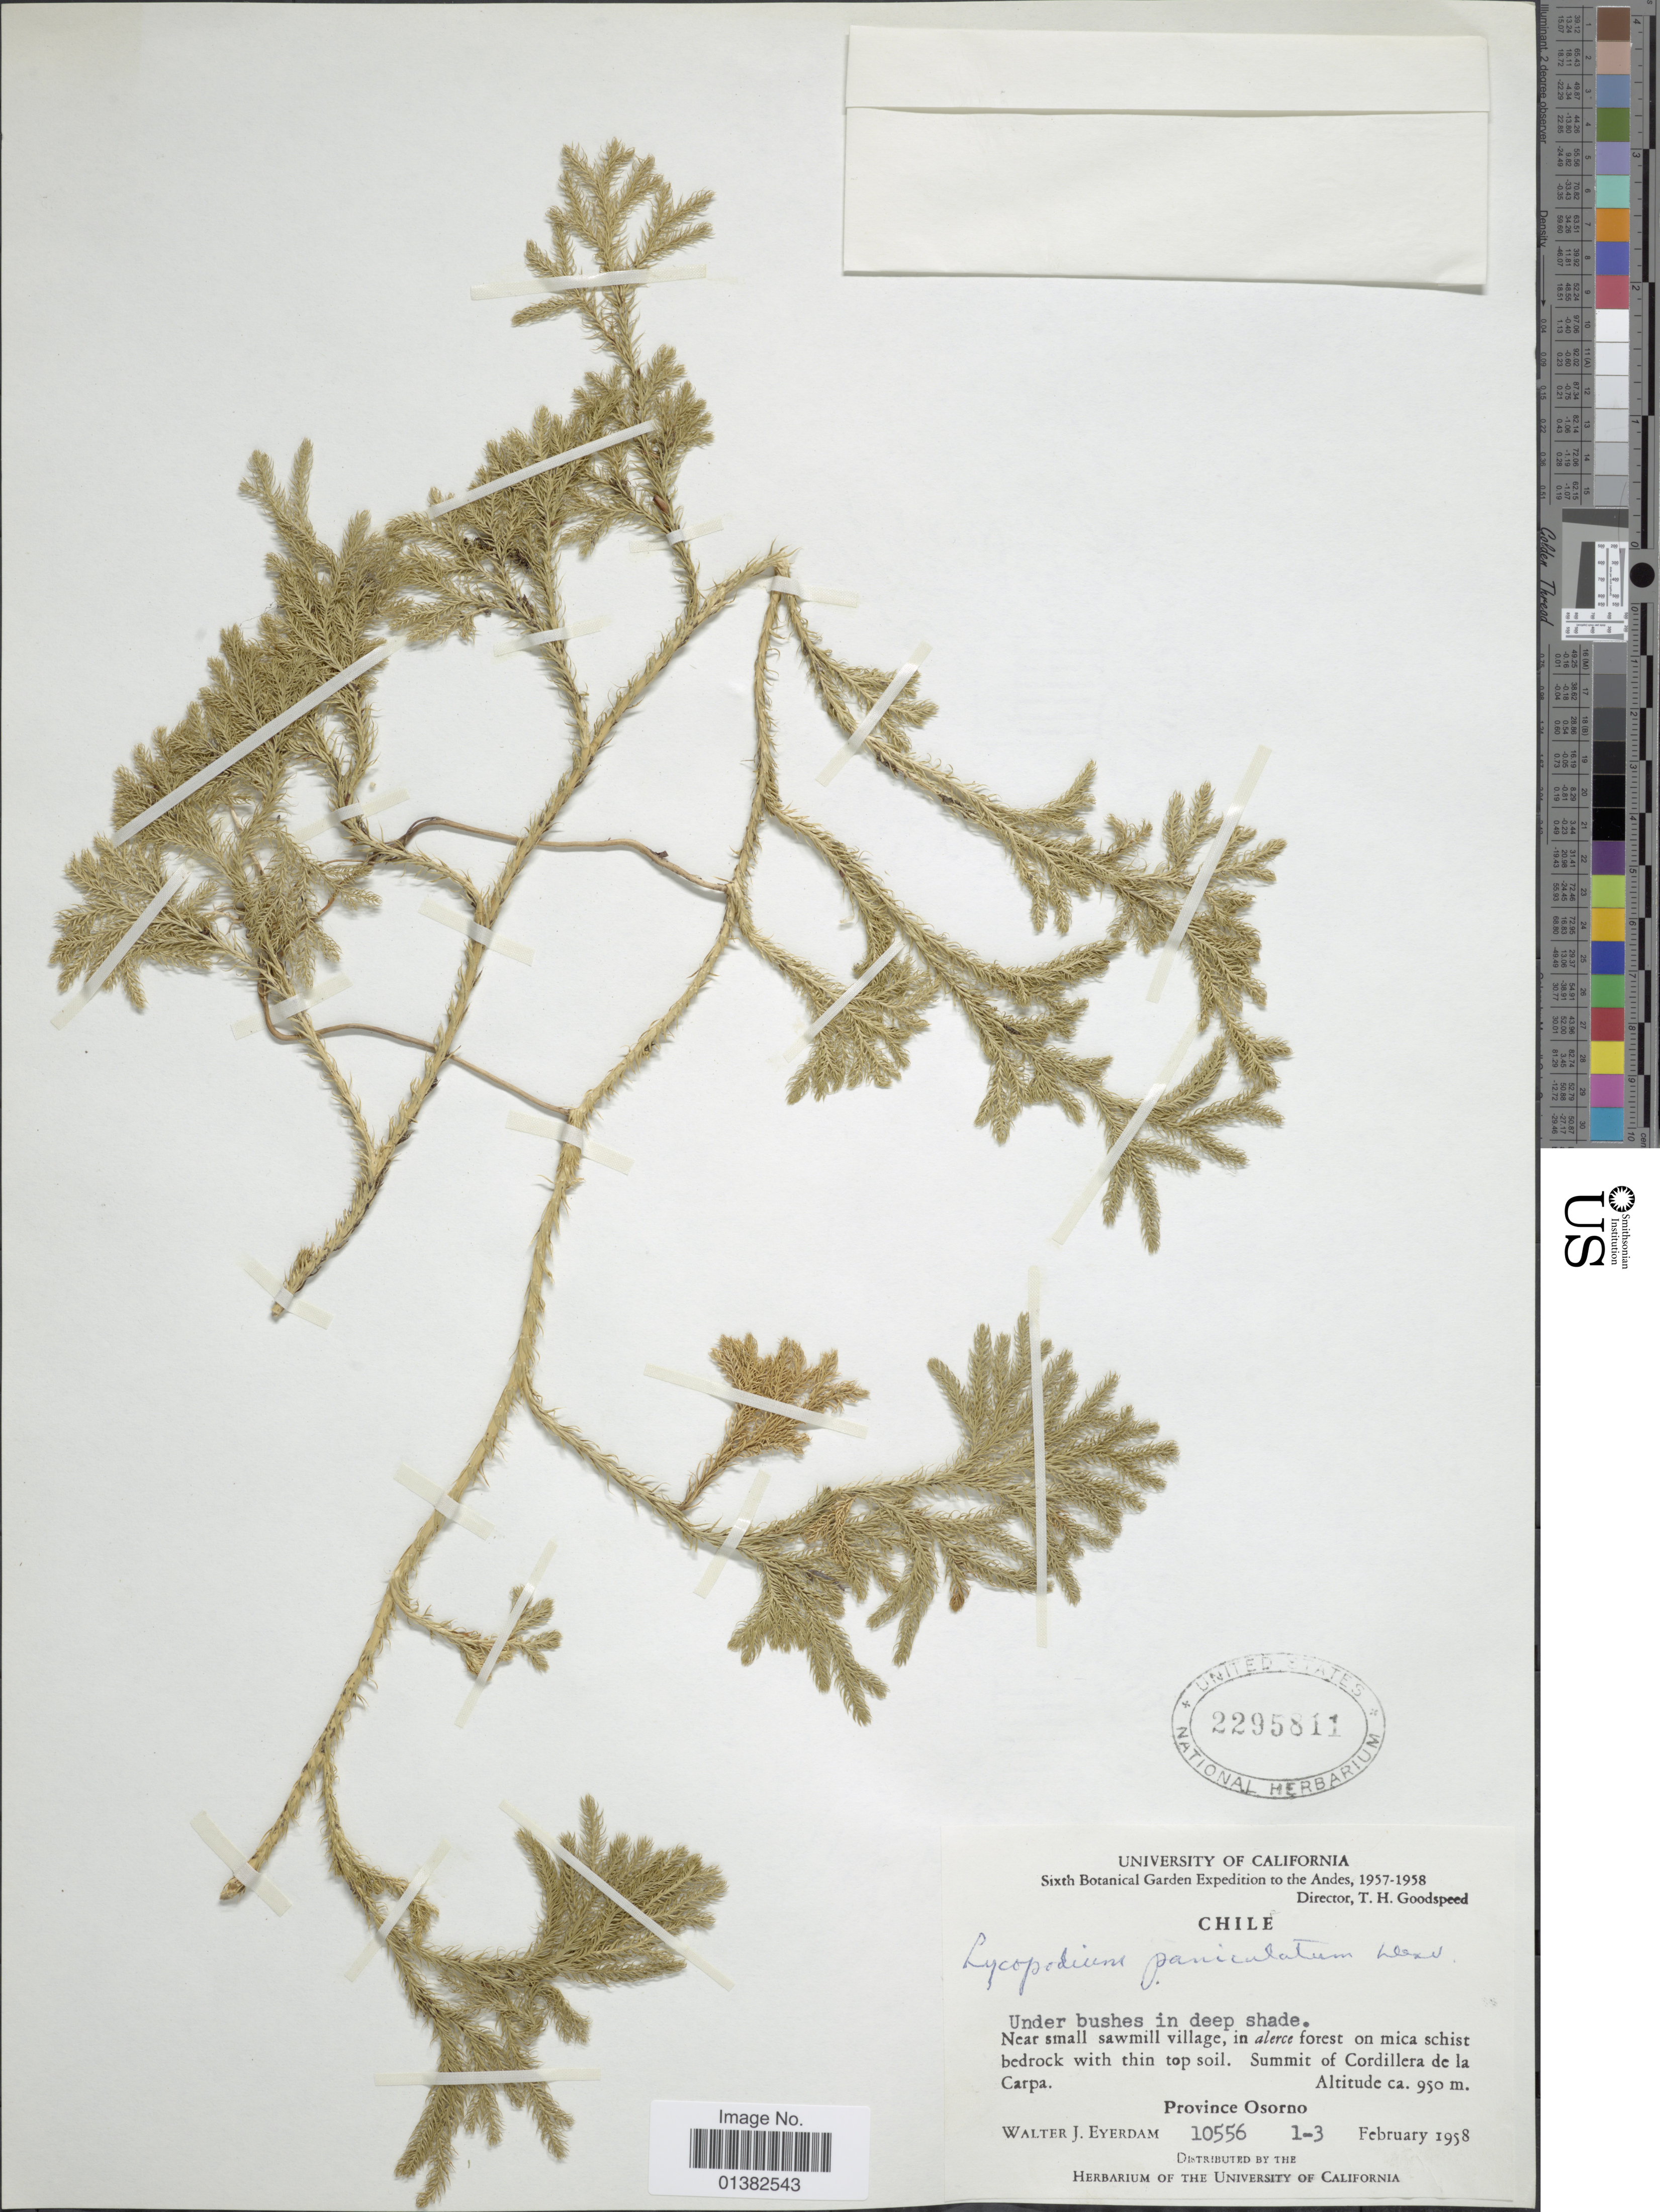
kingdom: Plantae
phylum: Tracheophyta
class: Lycopodiopsida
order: Lycopodiales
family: Lycopodiaceae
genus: Austrolycopodium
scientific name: Austrolycopodium paniculatum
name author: (Poir.) Holub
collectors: W. J. Eyerdam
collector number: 10556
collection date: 1958-02-01/1958-02-03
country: Chile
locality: Summit of Cordillera de la Carpa, Province Osorno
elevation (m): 950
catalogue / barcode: US 2295811